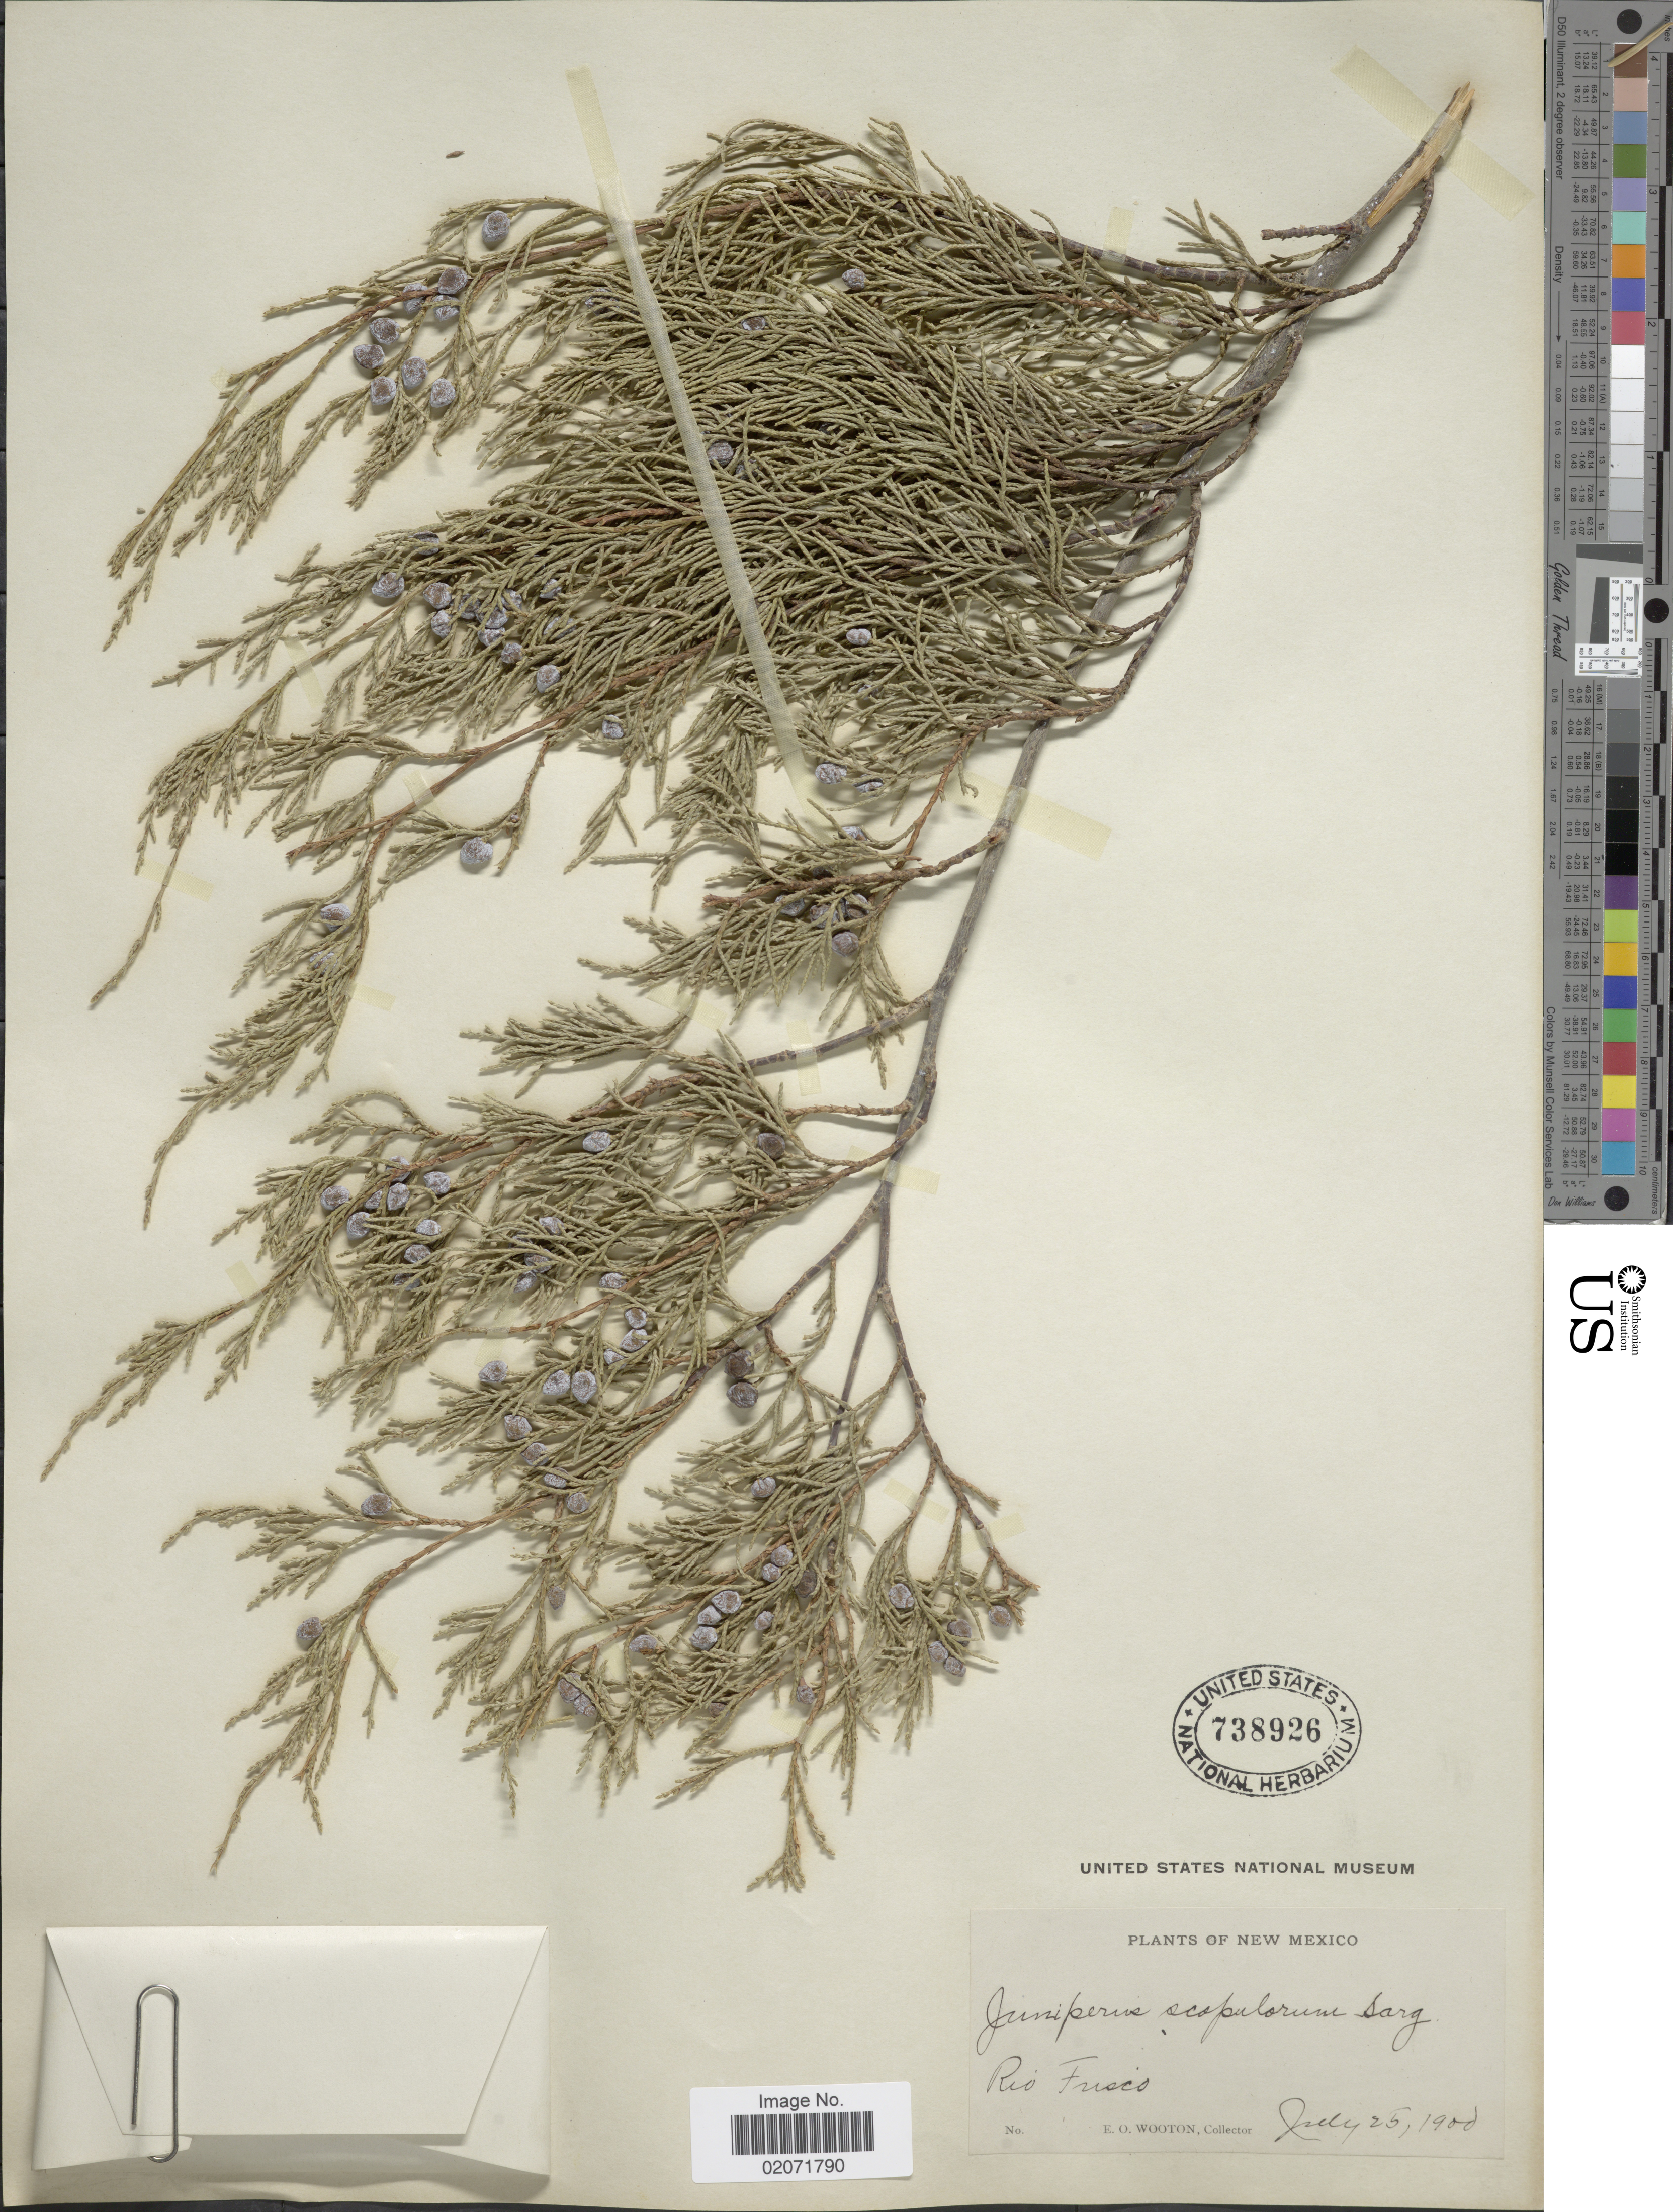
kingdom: Plantae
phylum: Tracheophyta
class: Pinopsida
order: Pinales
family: Cupressaceae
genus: Juniperus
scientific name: Juniperus scopulorum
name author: Sarg.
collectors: E. O. Wooton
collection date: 1900-07-25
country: United States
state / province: New Mexico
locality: Rio Frisco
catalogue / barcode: US 738926